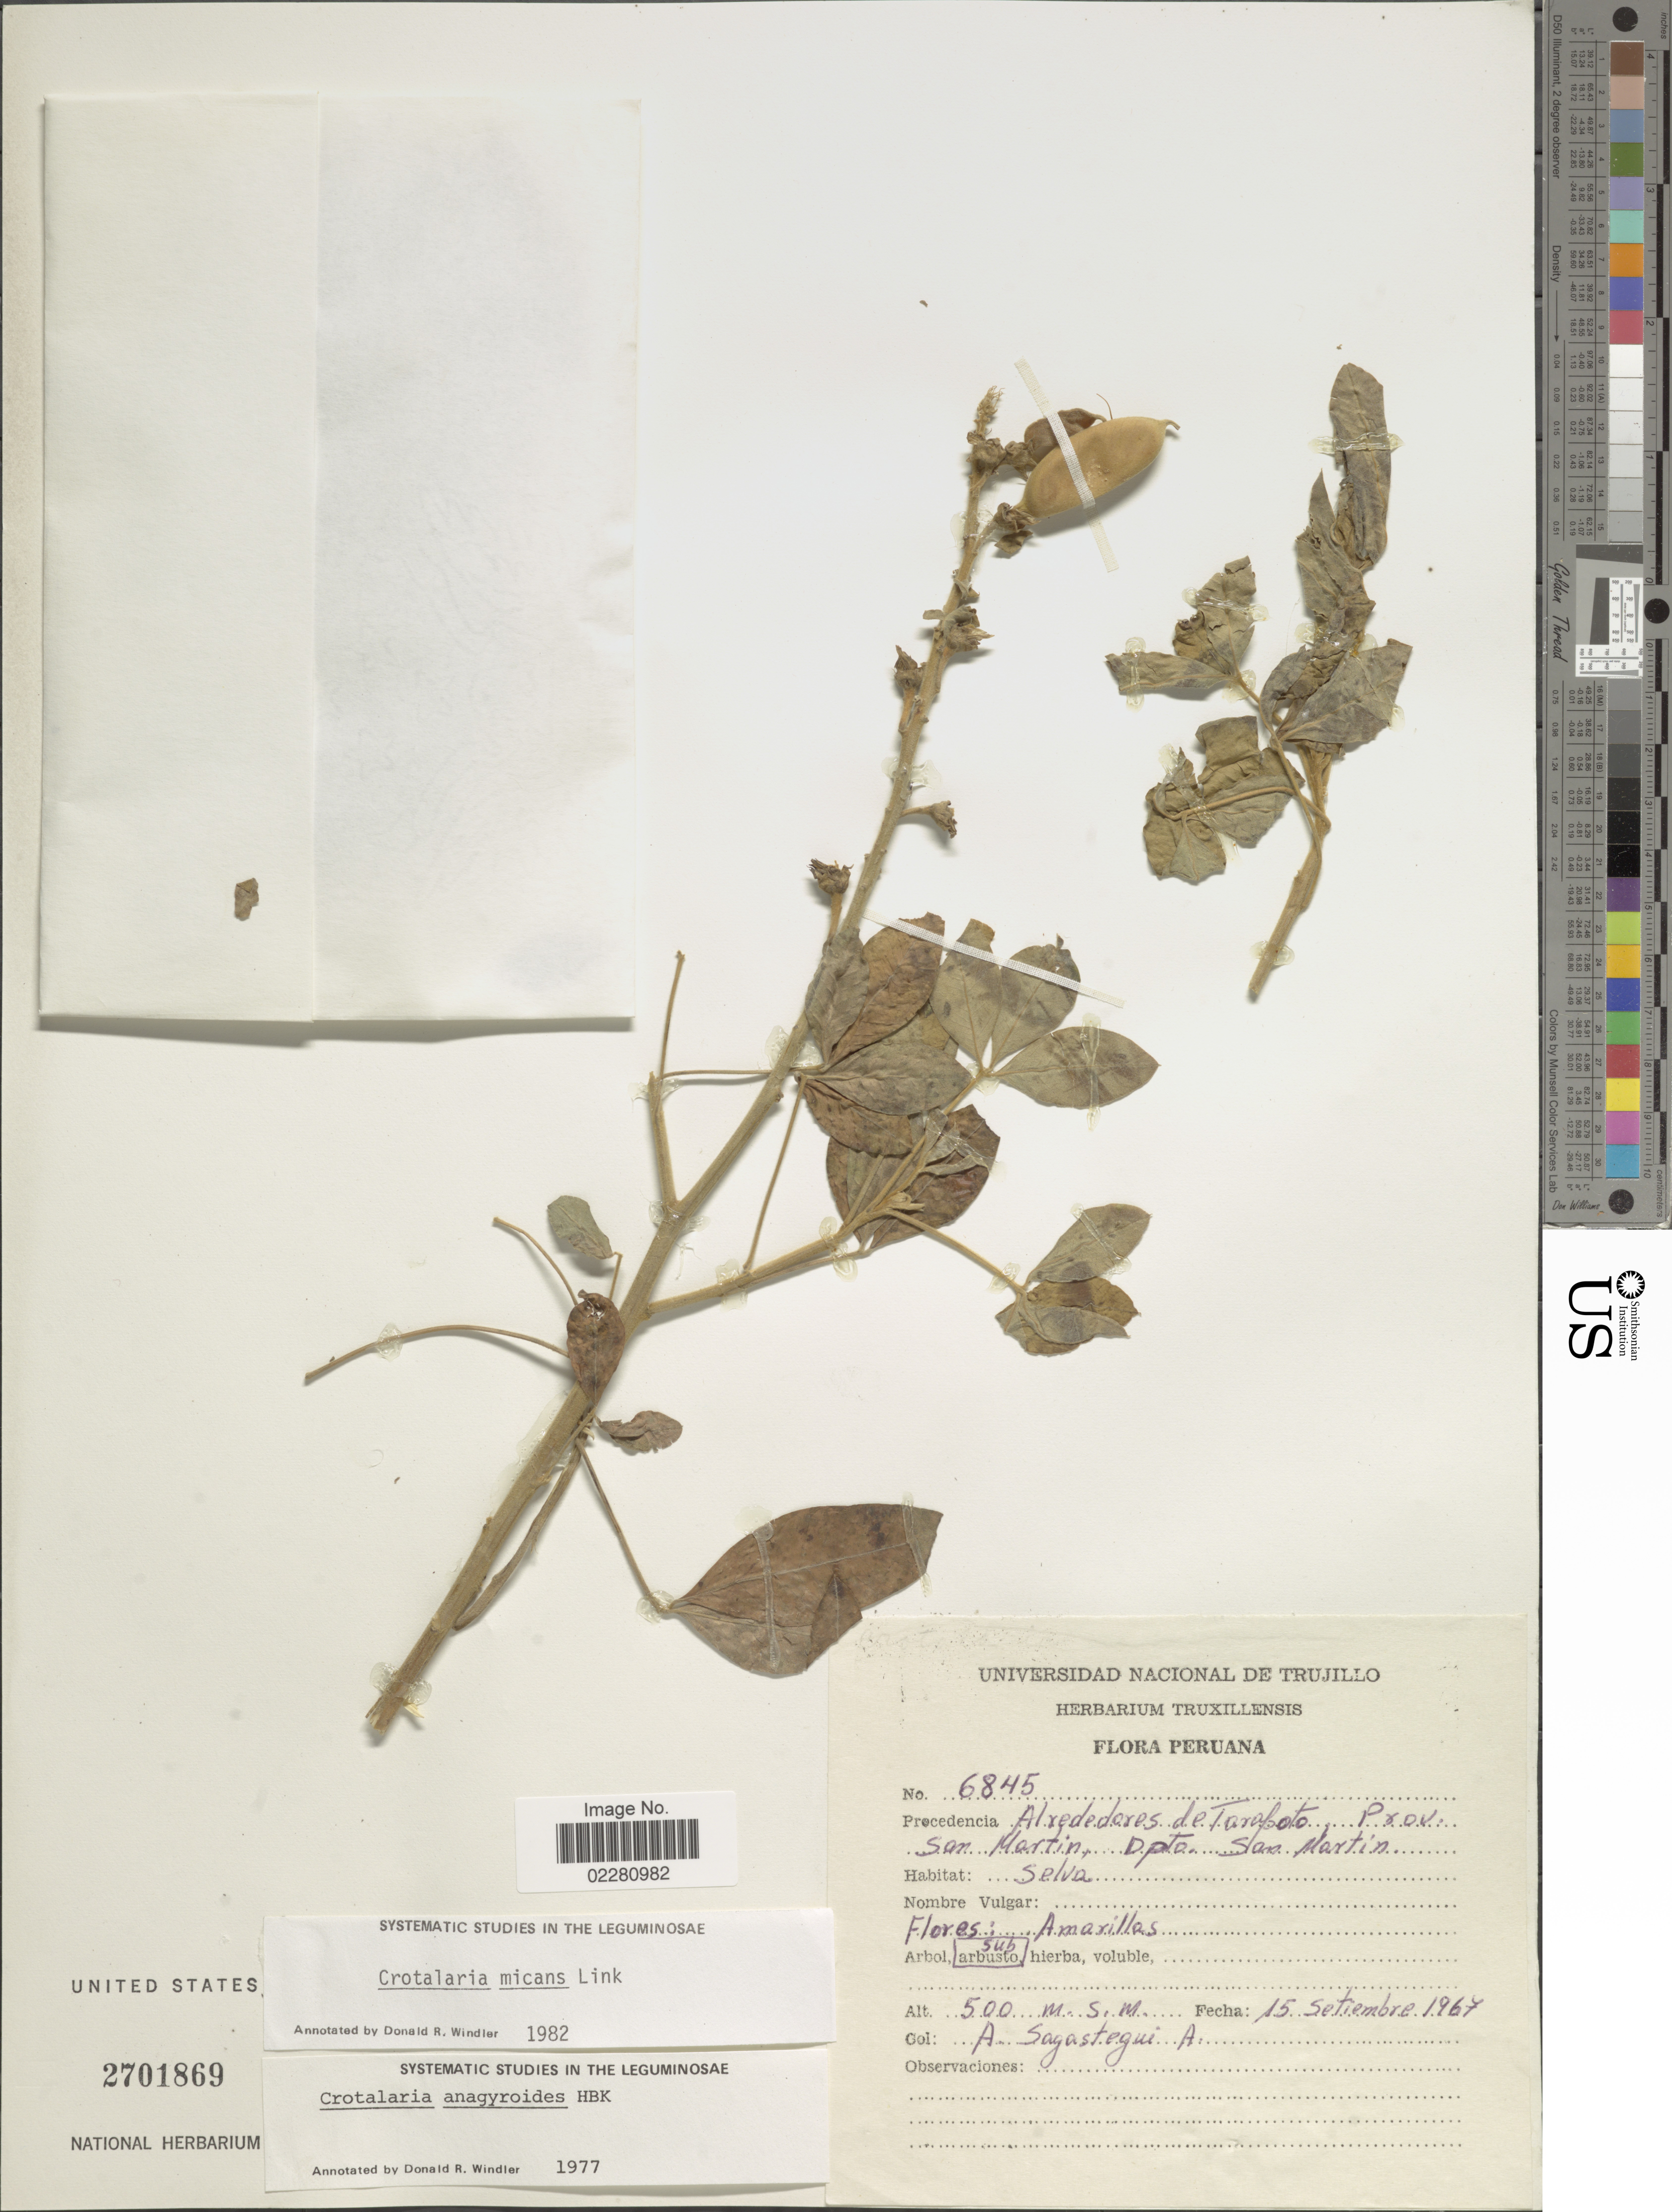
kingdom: Plantae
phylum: Tracheophyta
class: Magnoliopsida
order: Fabales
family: Fabaceae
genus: Crotalaria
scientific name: Crotalaria micans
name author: Link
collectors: A. Sagástegui A.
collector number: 6845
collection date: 1967-09-15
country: Peru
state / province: San Martín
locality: Alrededores de Tarapoto, Prov. San Martin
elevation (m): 500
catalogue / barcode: US 2701869